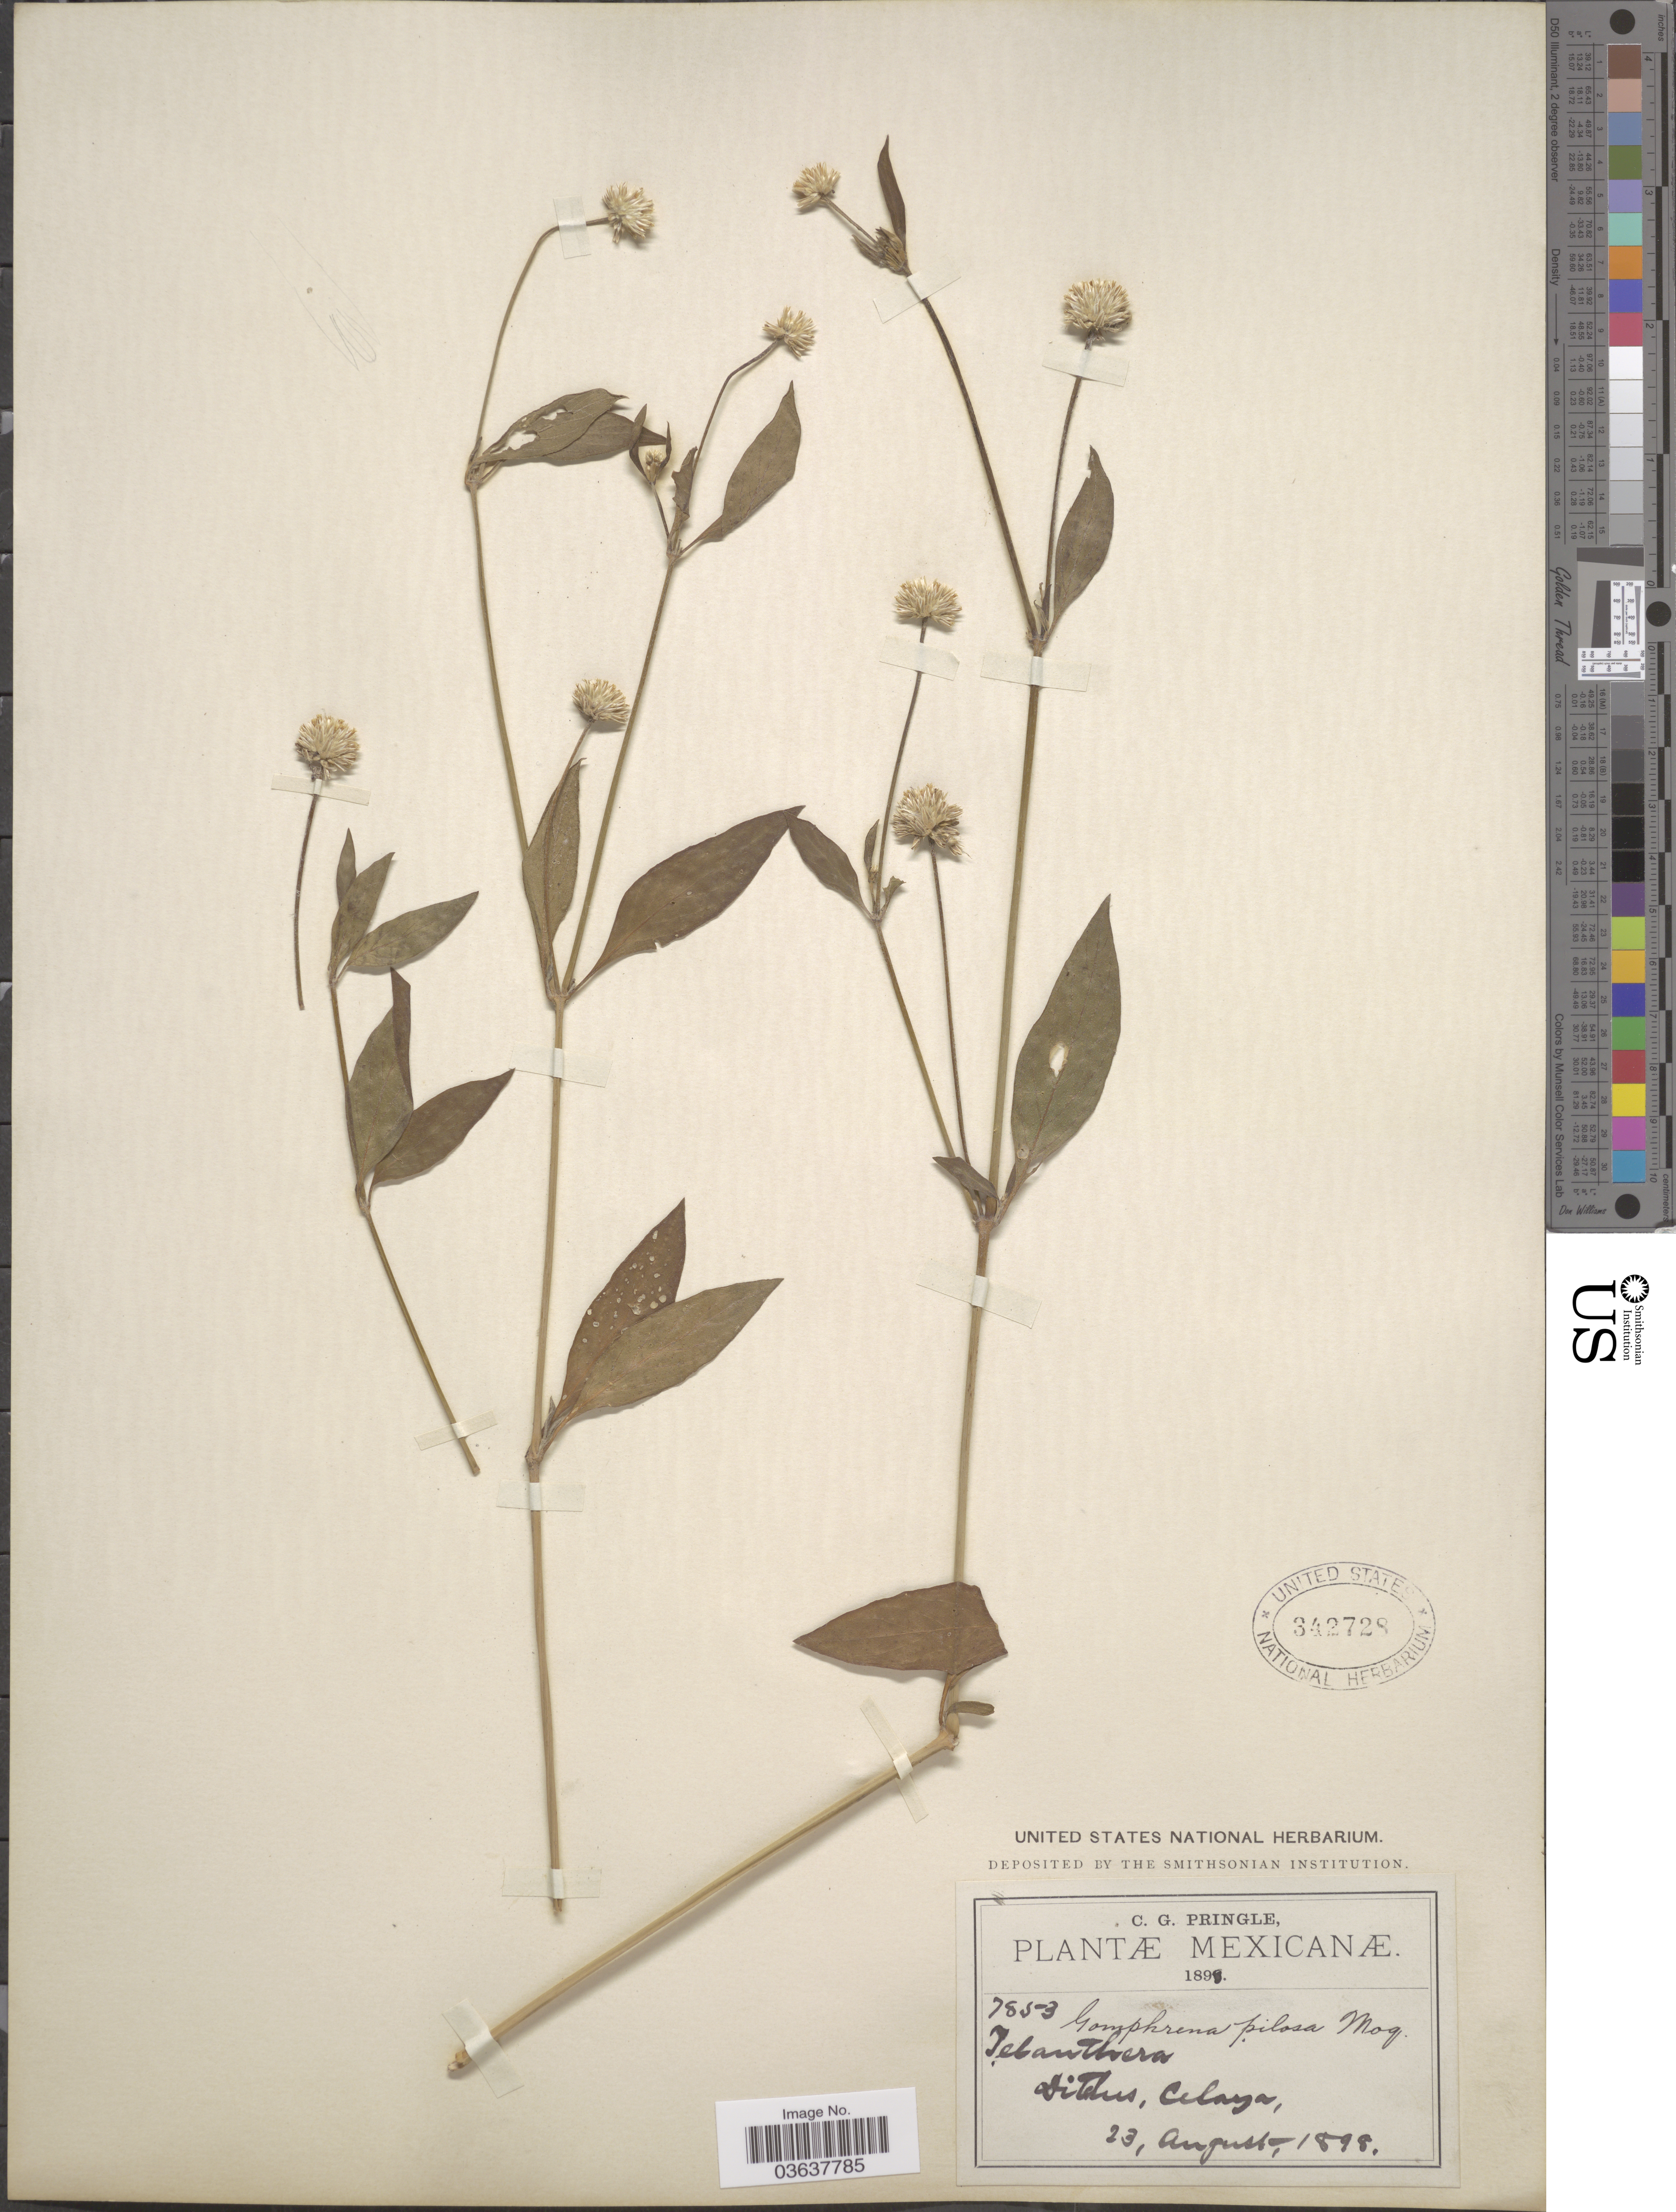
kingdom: Plantae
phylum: Tracheophyta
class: Magnoliopsida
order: Caryophyllales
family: Amaranthaceae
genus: Gomphrena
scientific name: Gomphrena pilosa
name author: (M. Martens & Galeotti) Moq.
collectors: C. G. Pringle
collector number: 7853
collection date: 1898-08-23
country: Mexico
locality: Ditches, Celaya.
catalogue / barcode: US 342728